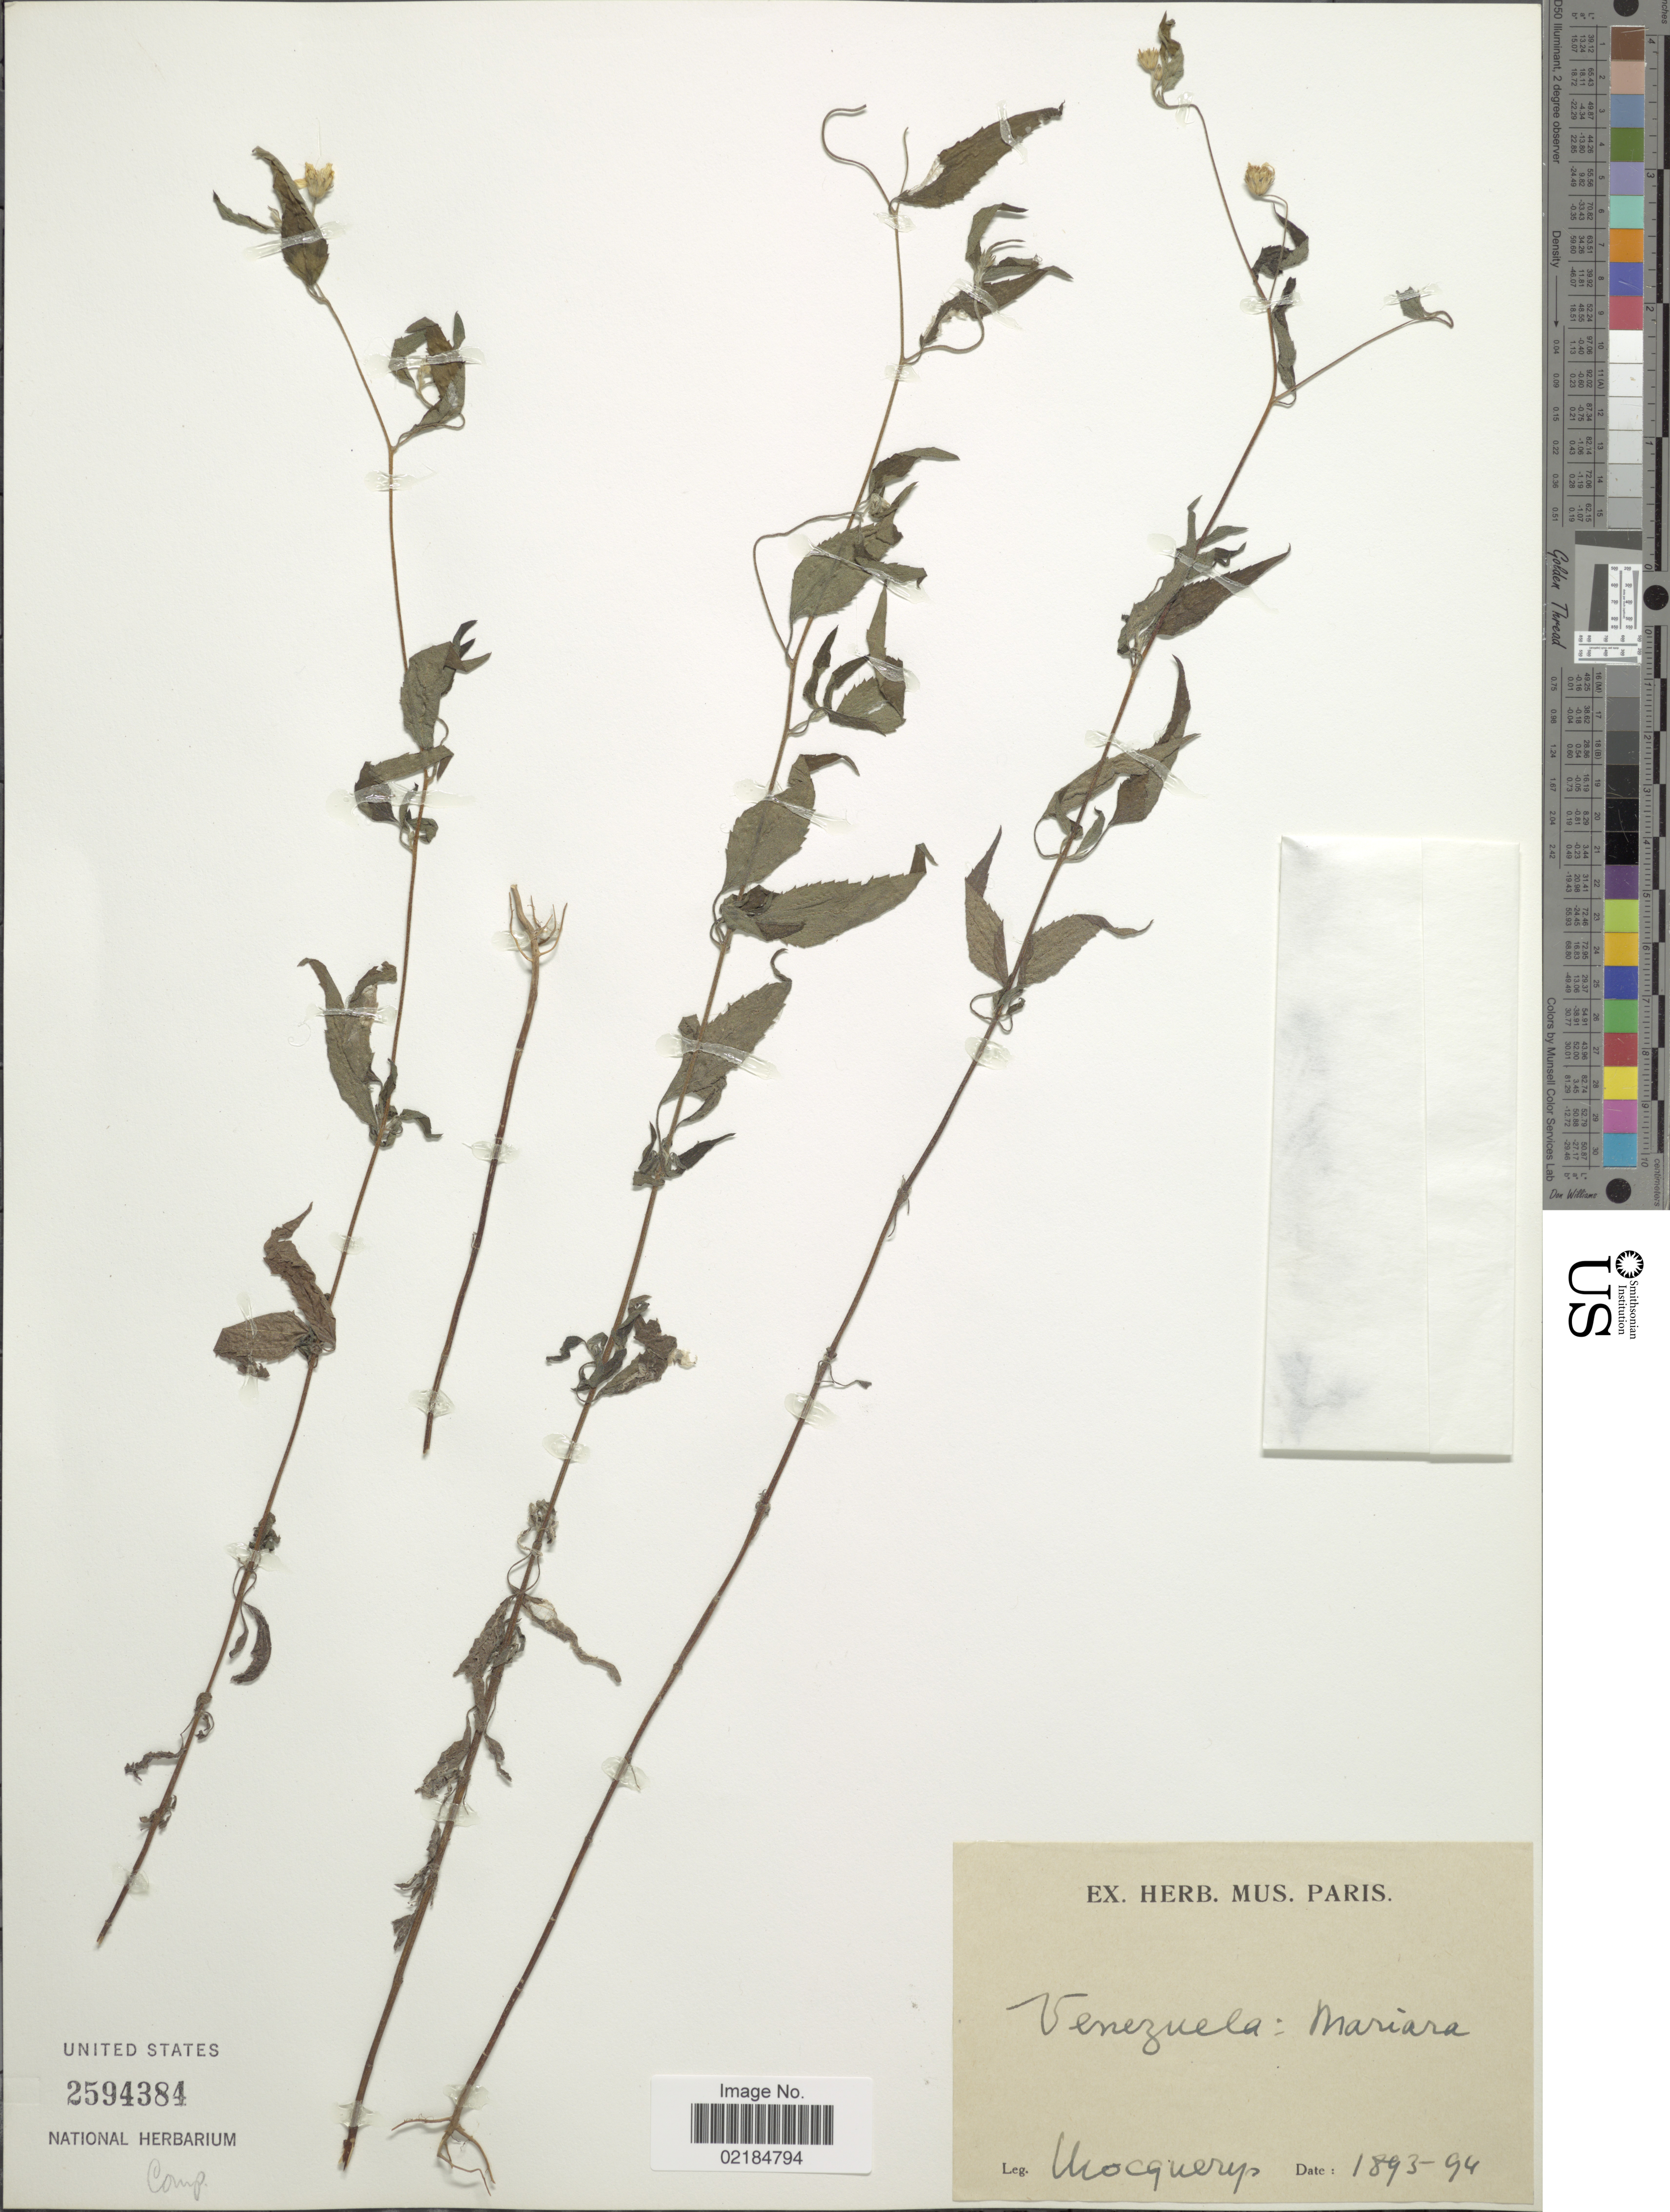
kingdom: Plantae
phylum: Tracheophyta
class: Magnoliopsida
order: Asterales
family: Asteraceae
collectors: A. Mocquerys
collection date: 1893/1894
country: Venezuela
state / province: Carabobo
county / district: Diego Ibarra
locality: Mariara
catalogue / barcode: US 2594384